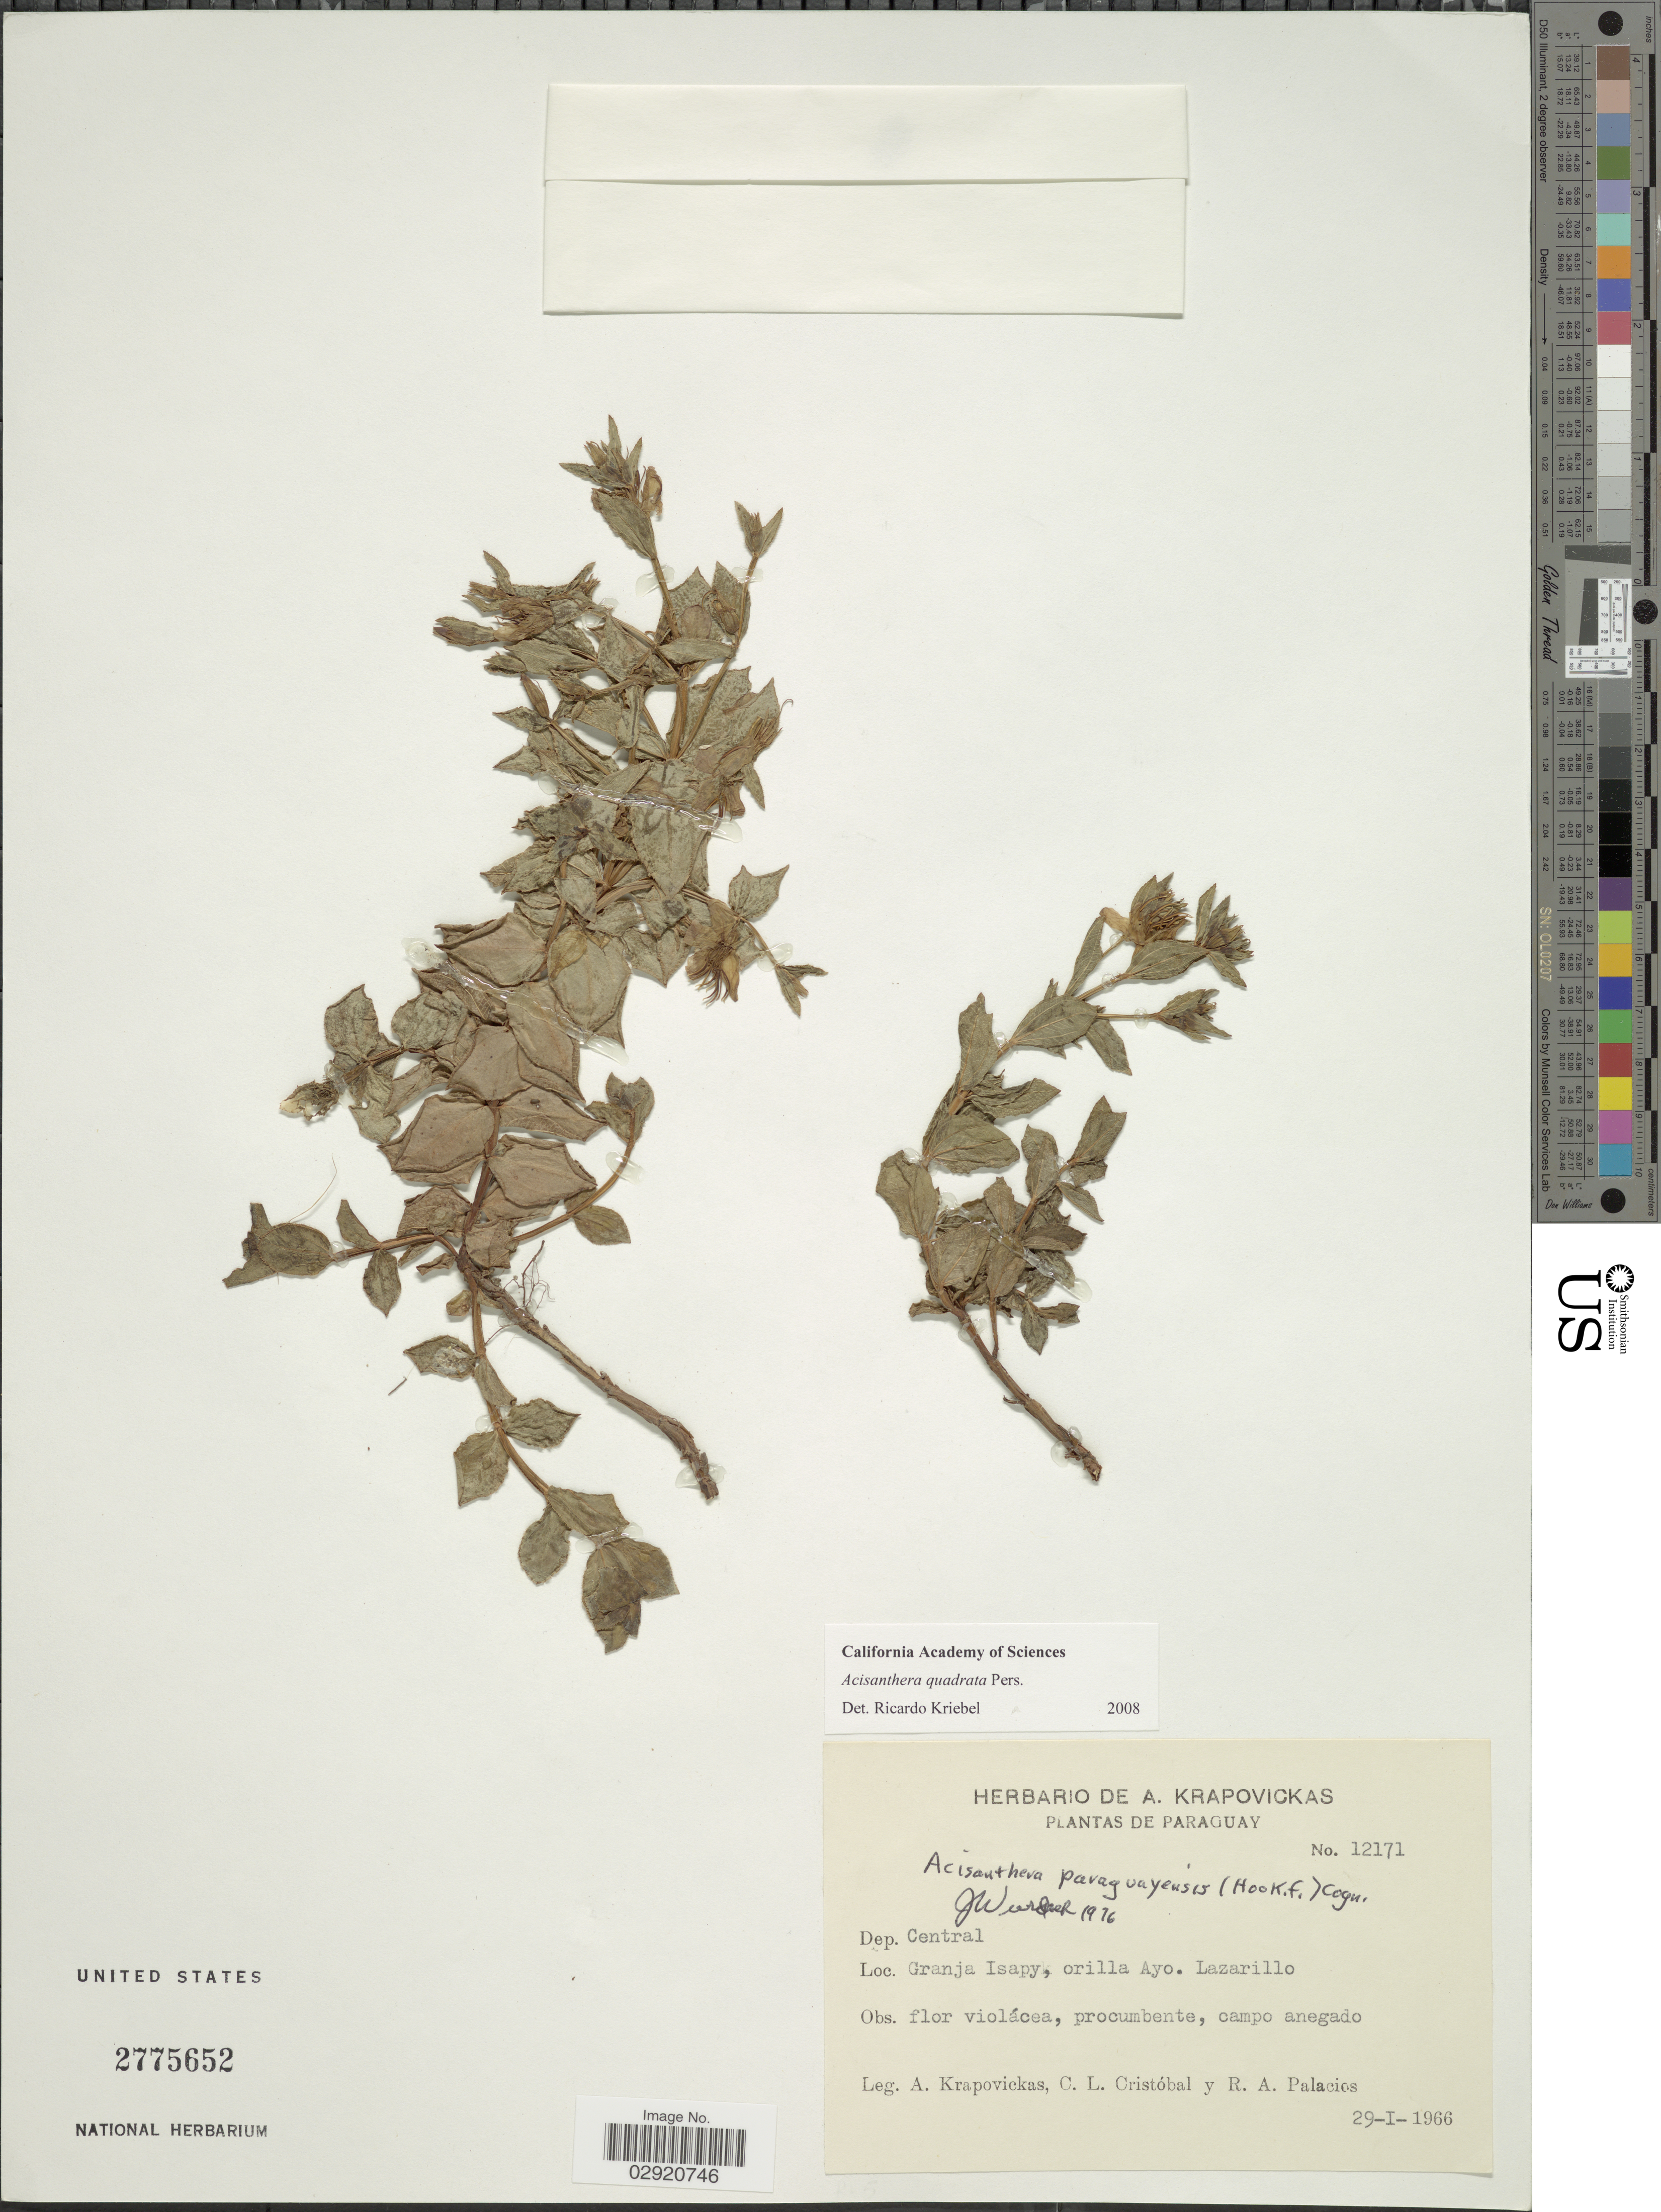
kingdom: Plantae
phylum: Tracheophyta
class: Magnoliopsida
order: Myrtales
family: Melastomataceae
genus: Acisanthera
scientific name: Acisanthera alsinefolia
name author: (DC.) Triana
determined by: Nunes da Silva, Diego, (RB), Jardim Botanico do Rio de Janeiro - Herbario (BRAZIL)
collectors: A. Krapovickas, C. L. Cristóbal & R. Palacios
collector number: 12171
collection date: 1966-01-29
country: Paraguay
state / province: Central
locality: Dep. Central. Granja Isapy, orilla Ayo. Lazarillo.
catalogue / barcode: US 2775652